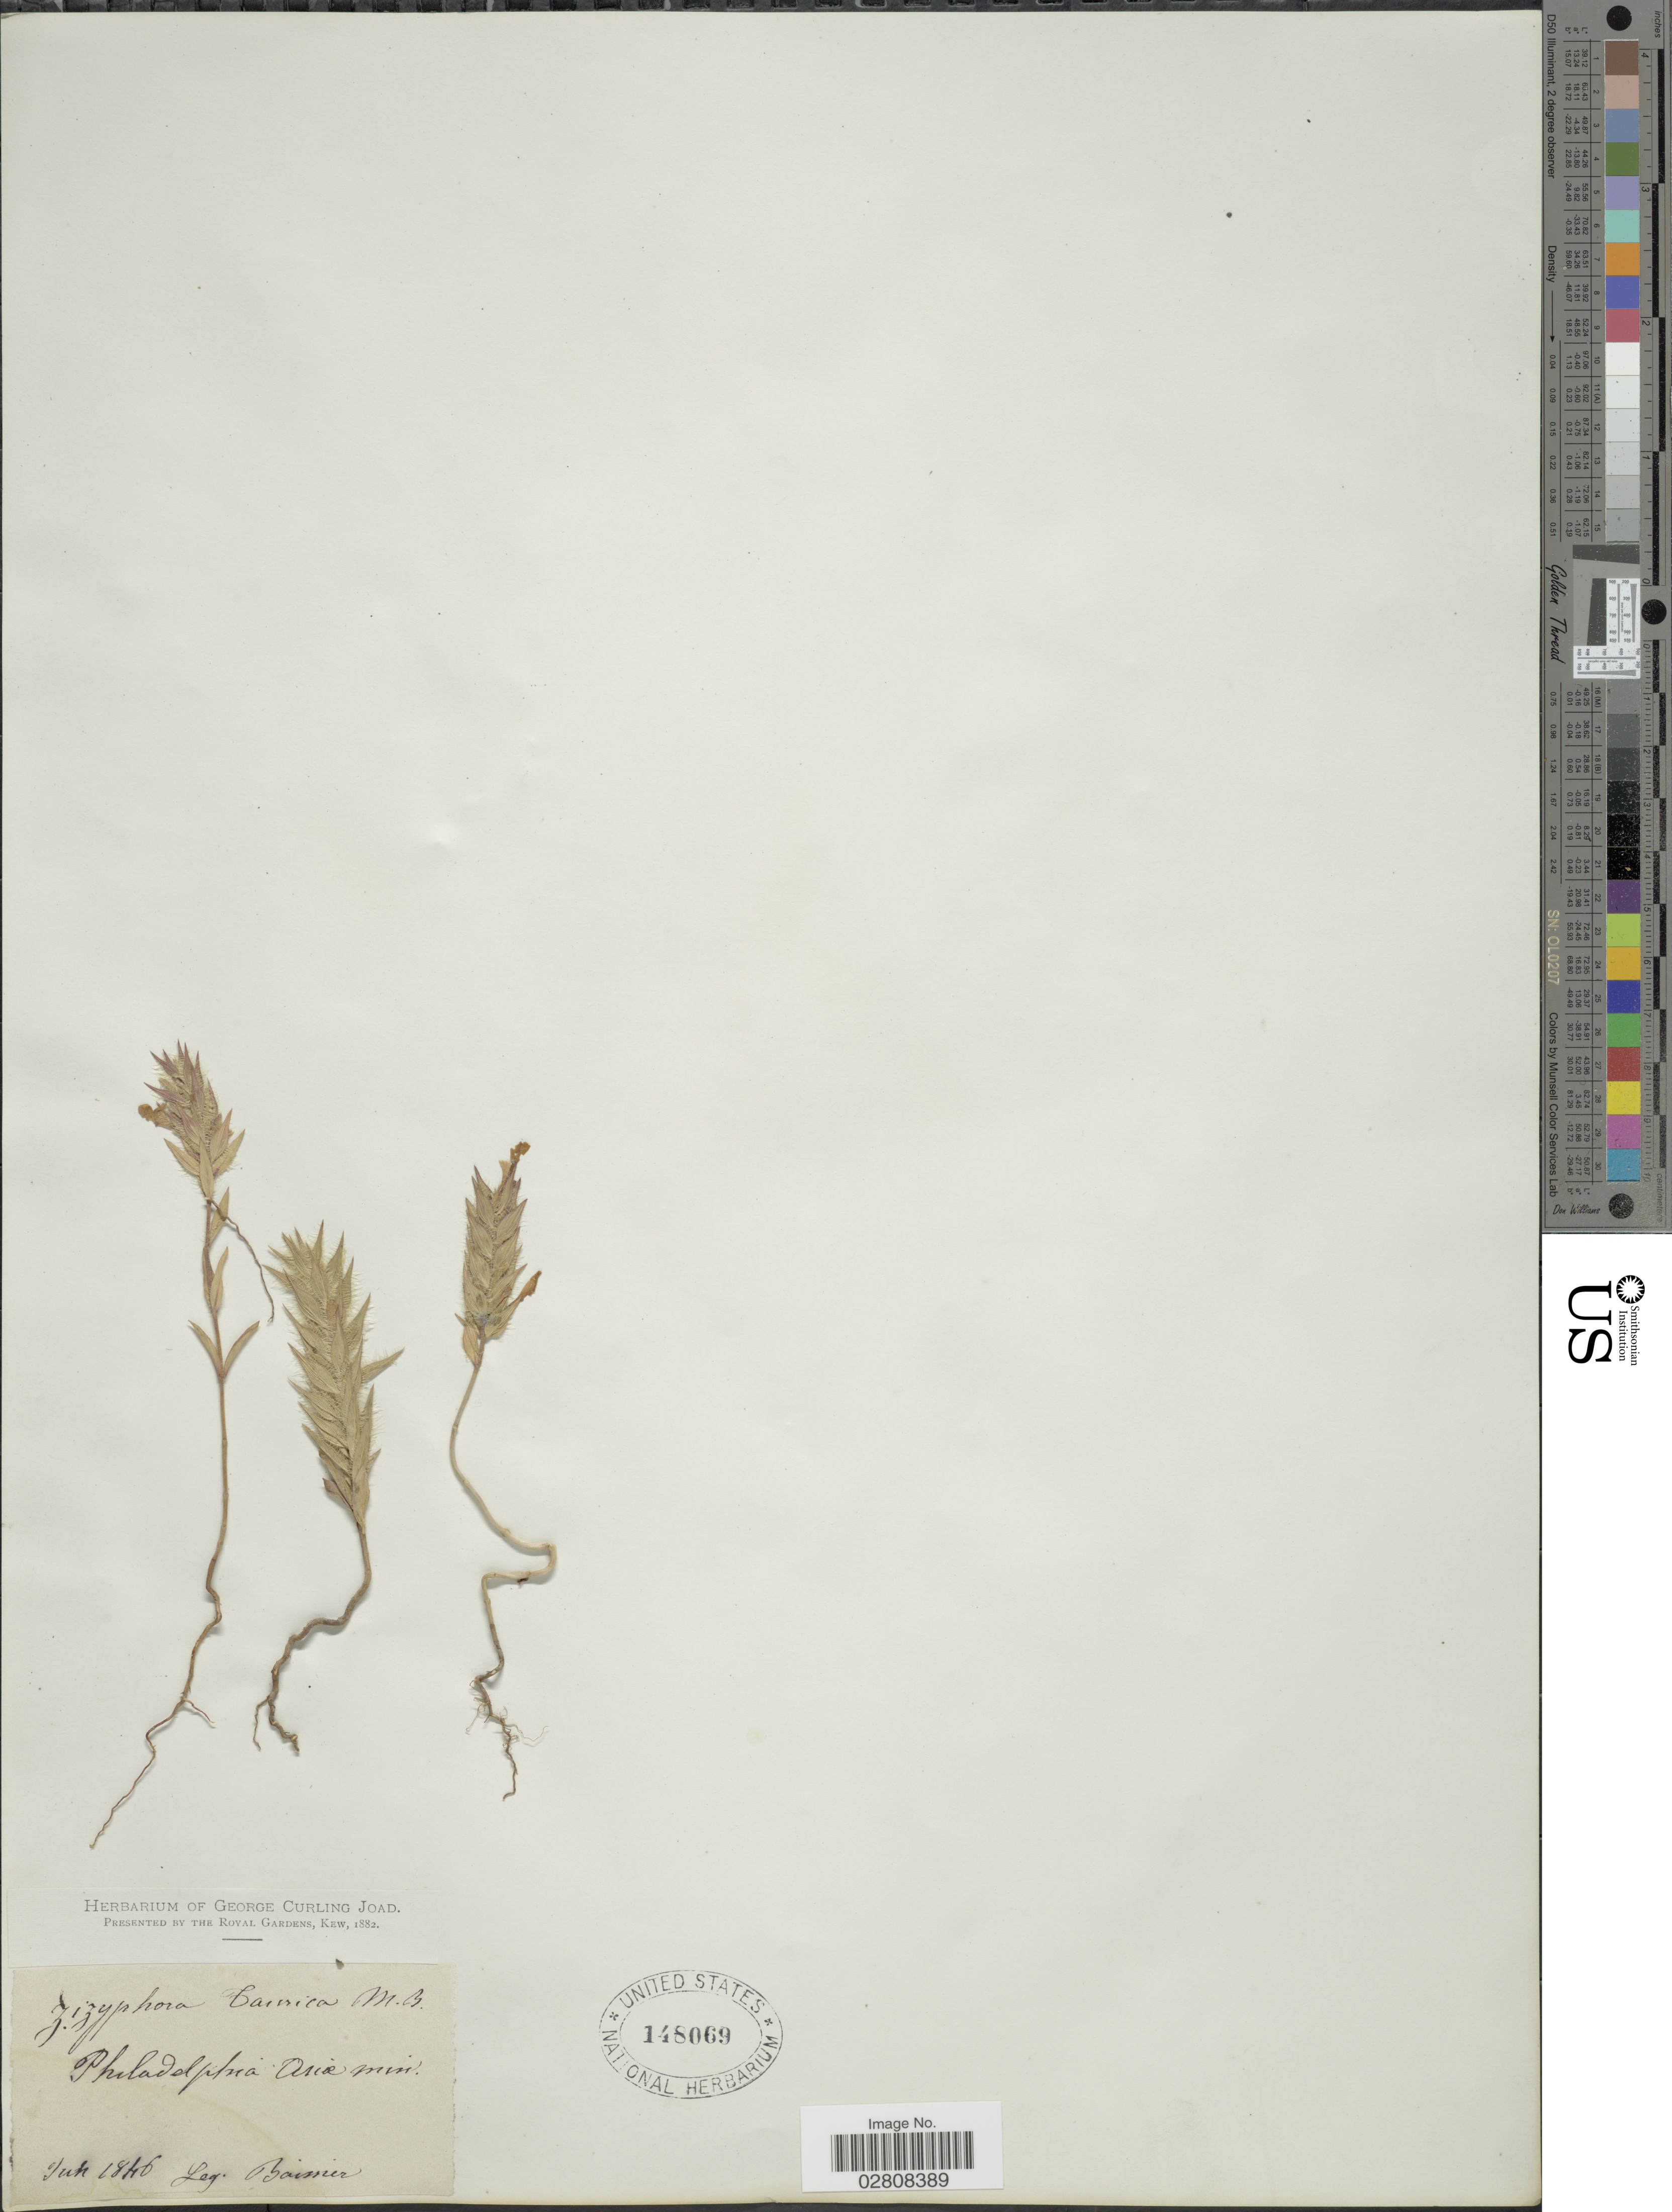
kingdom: Plantae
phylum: Tracheophyta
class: Magnoliopsida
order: Lamiales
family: Lamiaceae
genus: Ziziphora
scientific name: Ziziphora taurica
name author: M. Bieb.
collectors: -- Boissier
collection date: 1846-06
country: Turkey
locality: Philadelphia Asia Minor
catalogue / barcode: US 148069